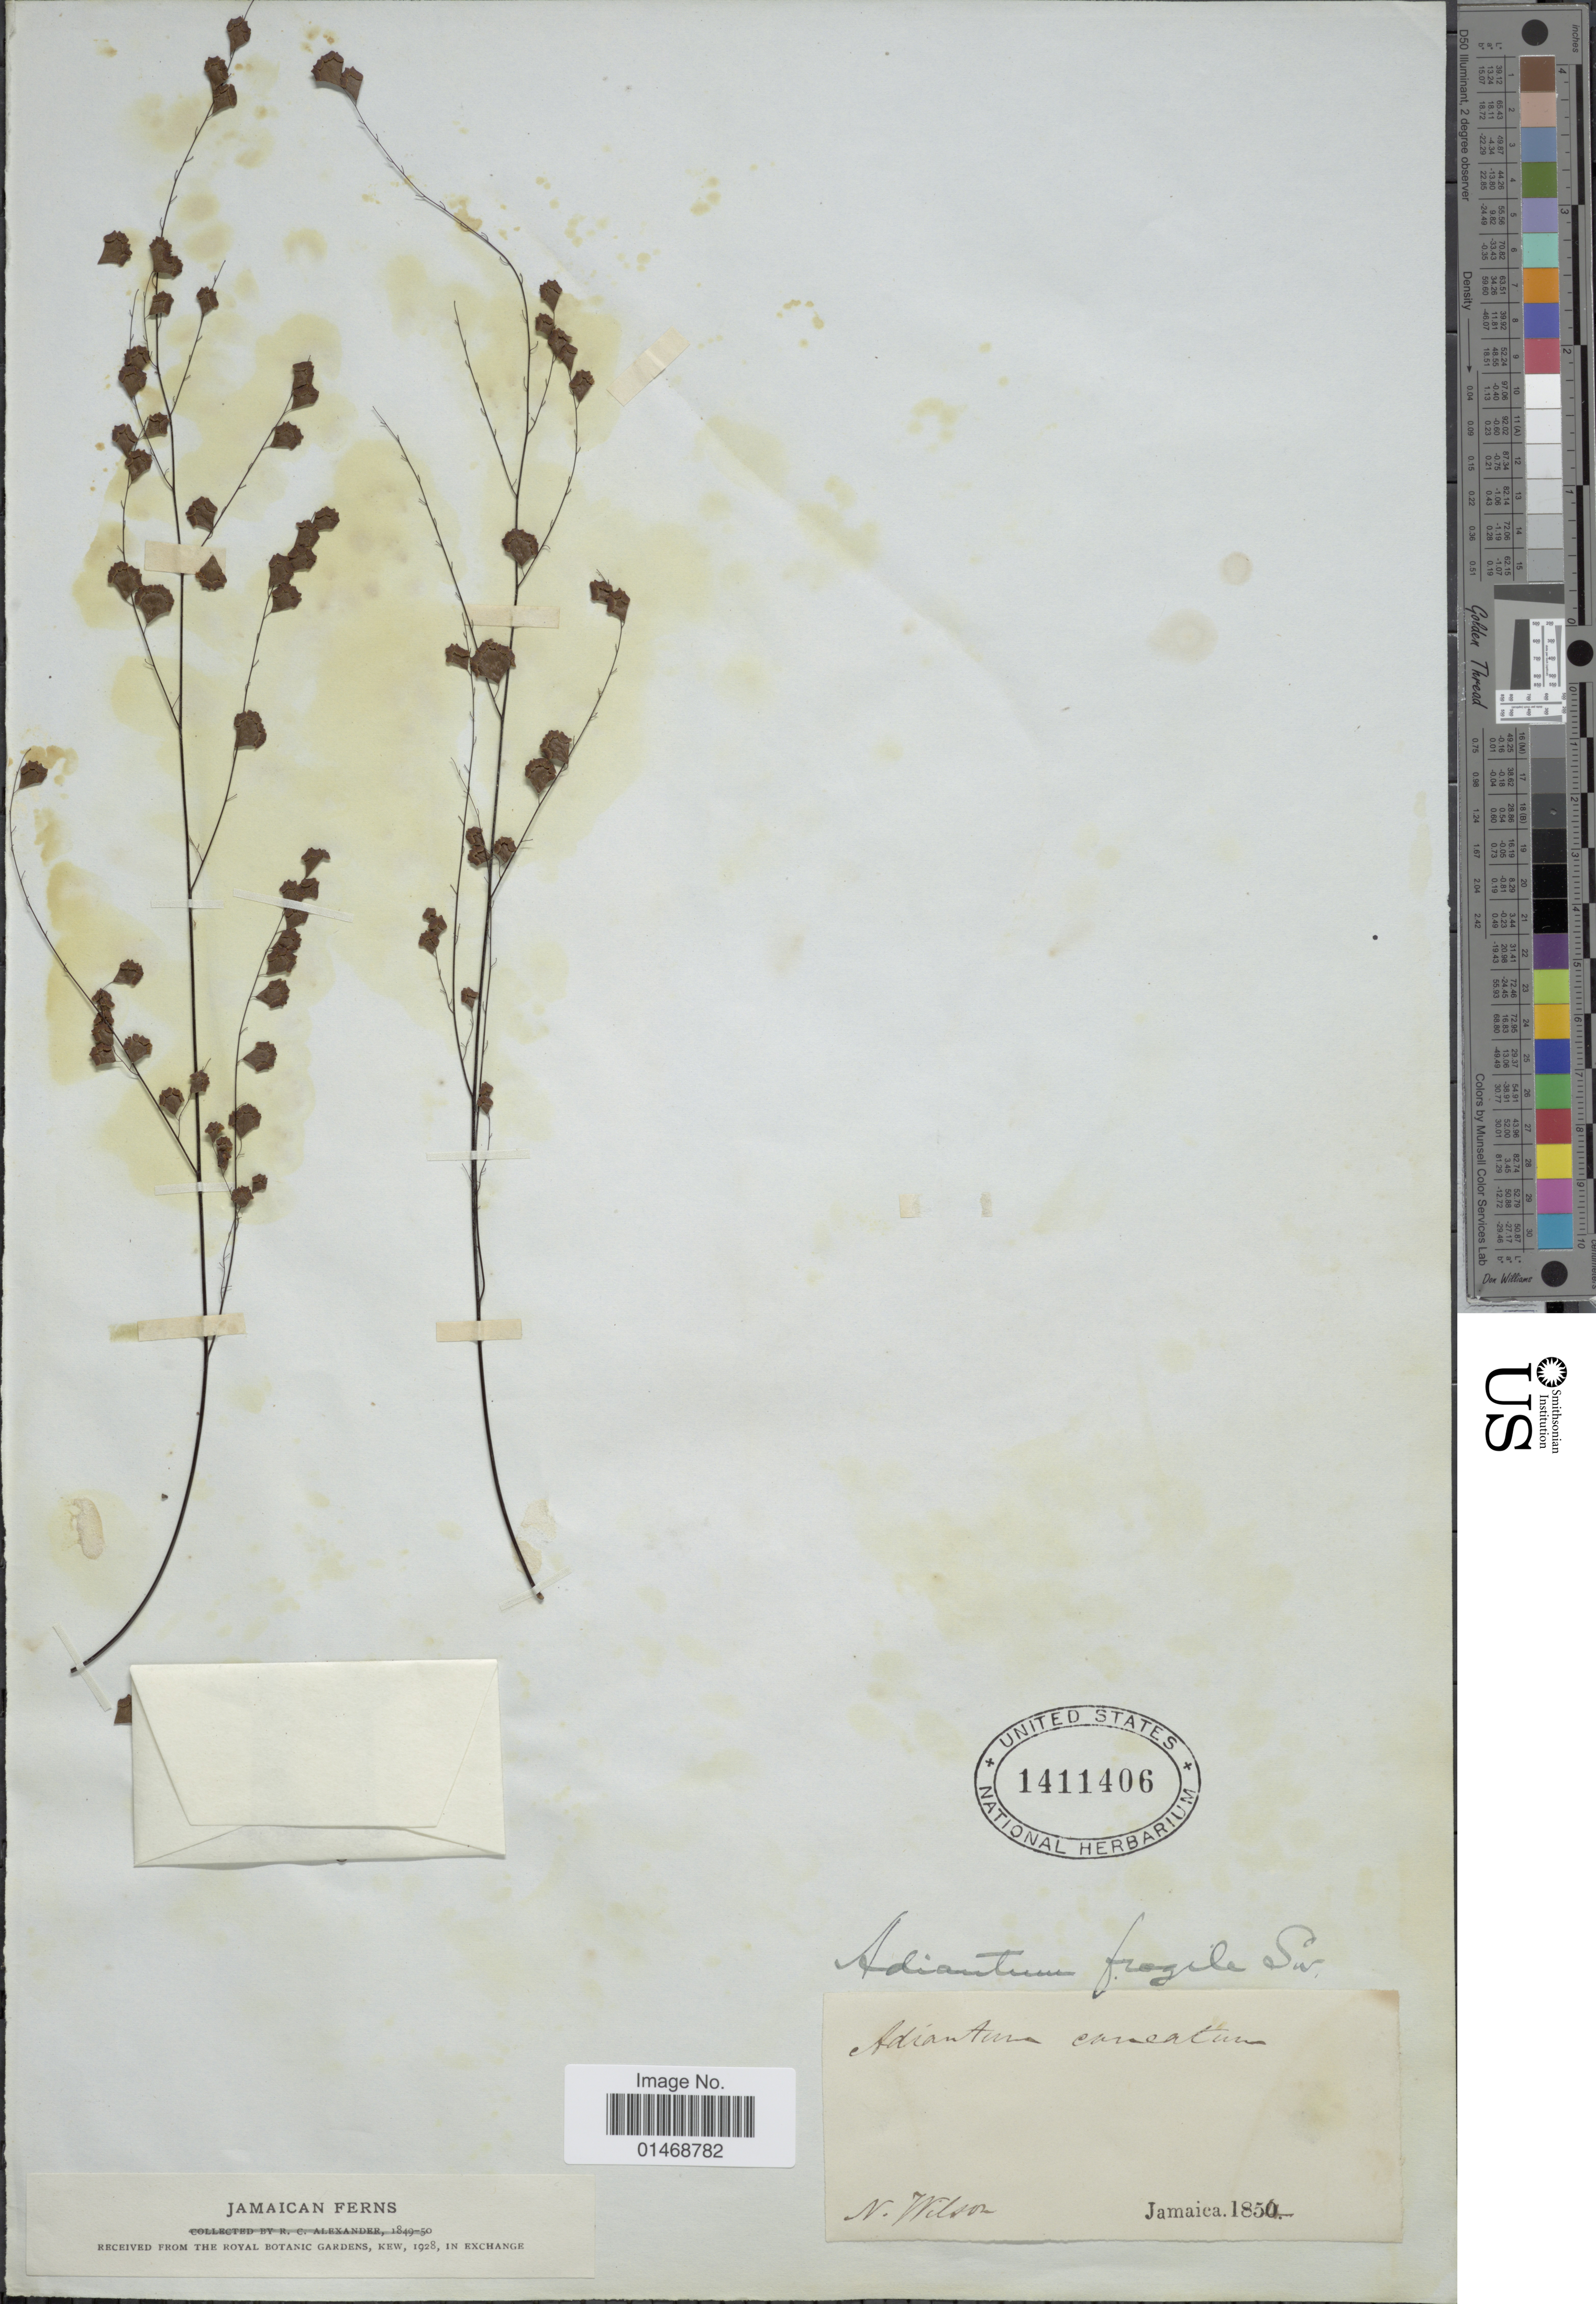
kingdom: Plantae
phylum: Tracheophyta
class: Polypodiopsida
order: Polypodiales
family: Pteridaceae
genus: Adiantum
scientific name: Adiantum fragile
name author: Sw.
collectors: N. Wilson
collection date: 1854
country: Jamaica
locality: Jamaica Ferns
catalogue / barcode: US 1411406